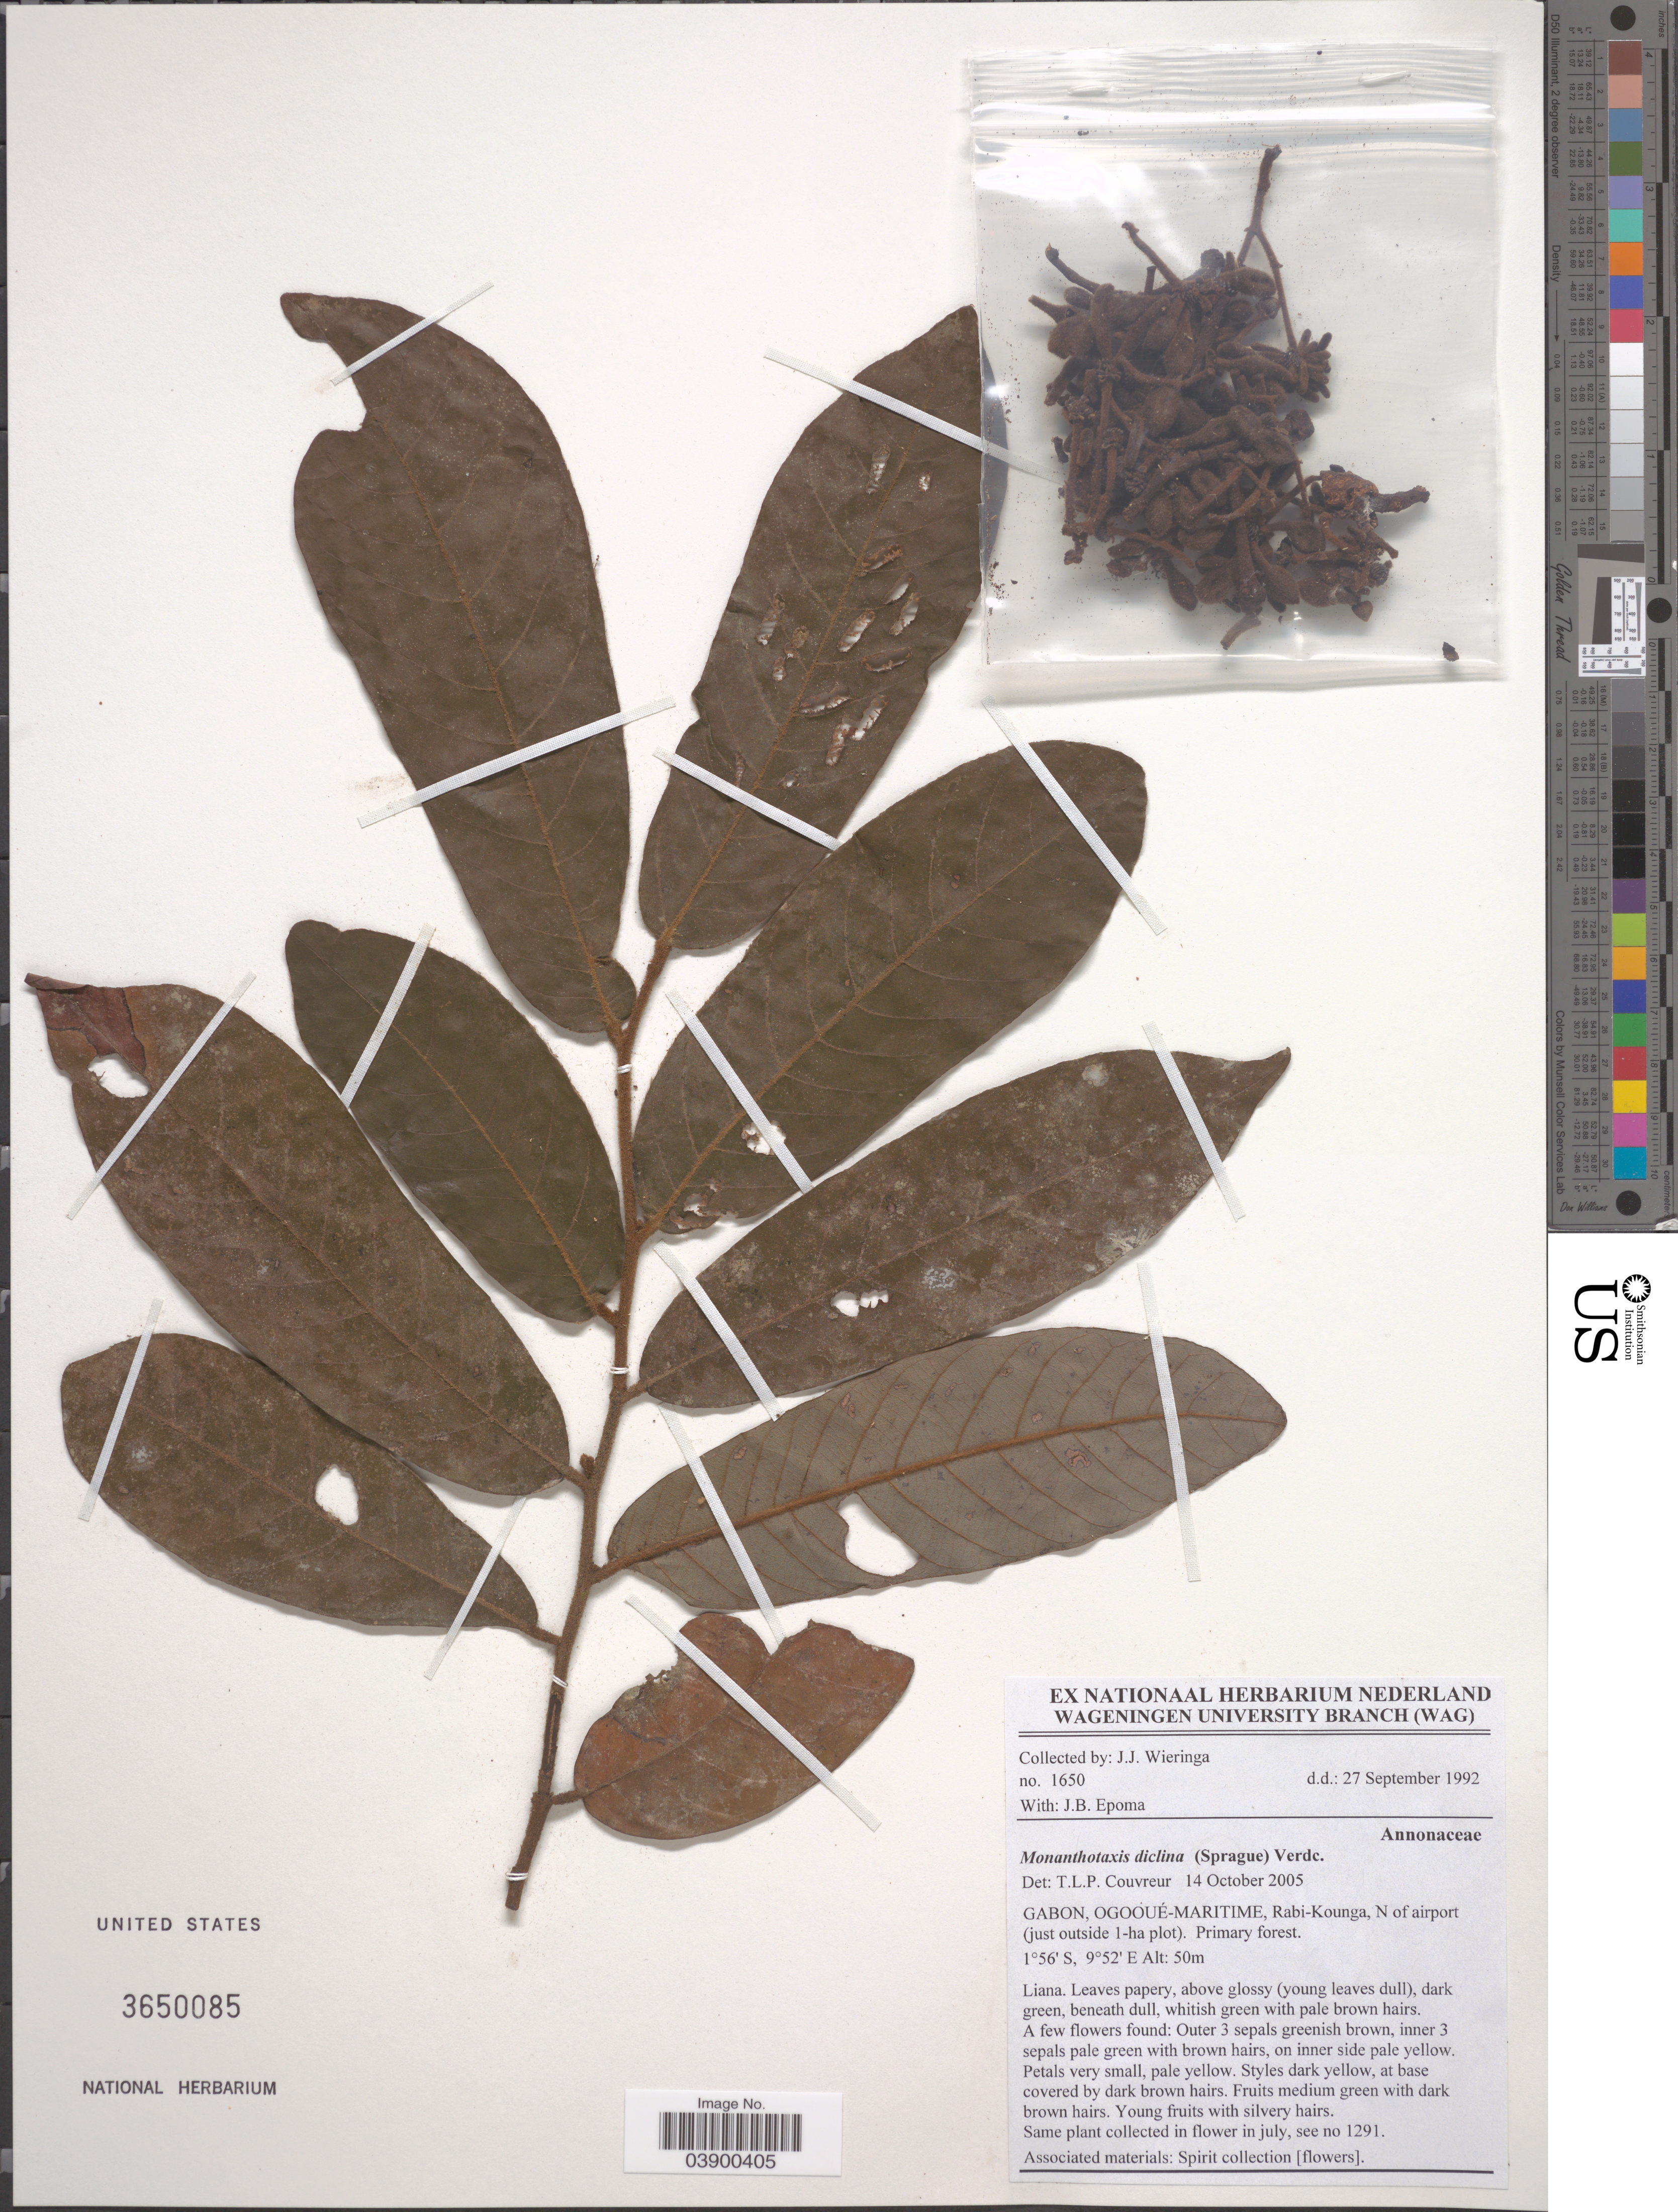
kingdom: Plantae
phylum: Tracheophyta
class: Magnoliopsida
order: Magnoliales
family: Annonaceae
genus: Monanthotaxis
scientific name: Monanthotaxis diclina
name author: (Sprague) Verdc.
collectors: J. Wieringa & J. Epoma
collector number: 1650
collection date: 1992-09-27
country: Gabon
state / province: Ogooue-Maritime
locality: Rabi-Kounga, N of airport (just outside 1-ha plot).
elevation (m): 50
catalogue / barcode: US 3650085